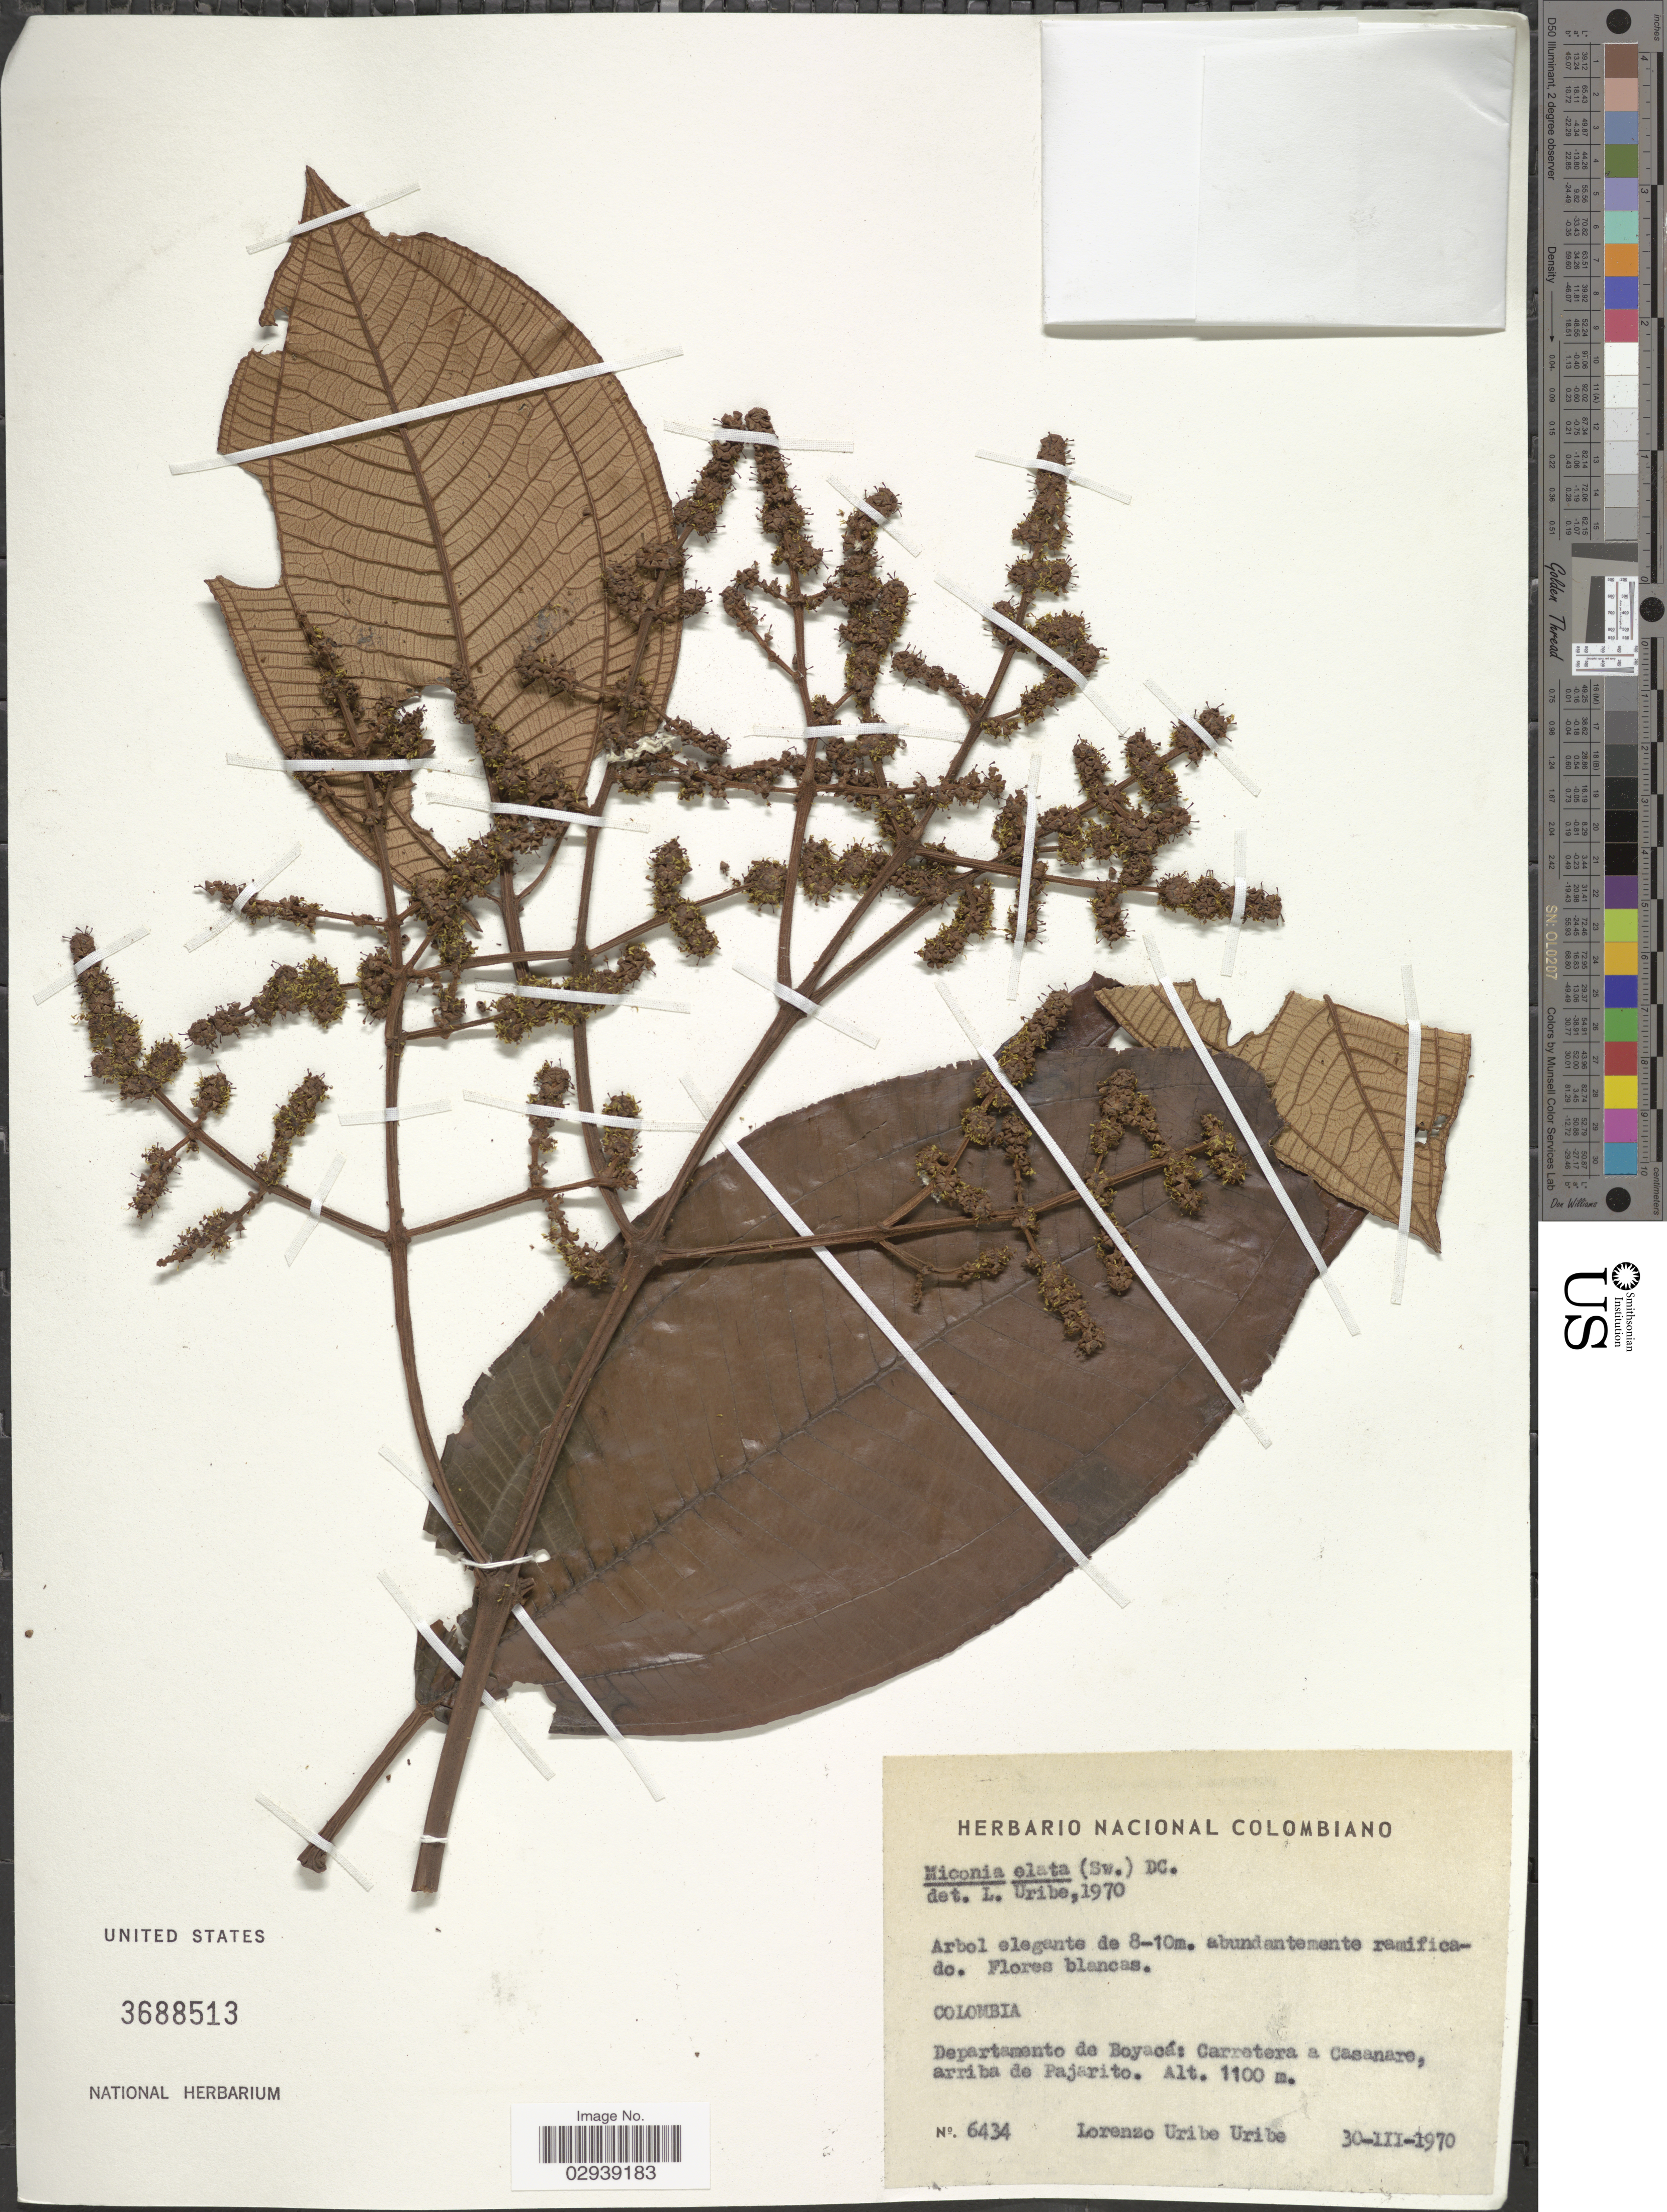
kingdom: Plantae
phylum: Tracheophyta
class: Magnoliopsida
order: Myrtales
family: Melastomataceae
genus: Miconia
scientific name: Miconia elata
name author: (Sw.) DC.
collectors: L. Uribe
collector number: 6434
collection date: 1970-03-30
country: Colombia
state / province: Boyacá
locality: Departamento de Boyacá: Carretera a Casanare, arriba de Pajarito.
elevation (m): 1100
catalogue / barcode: US 3688513